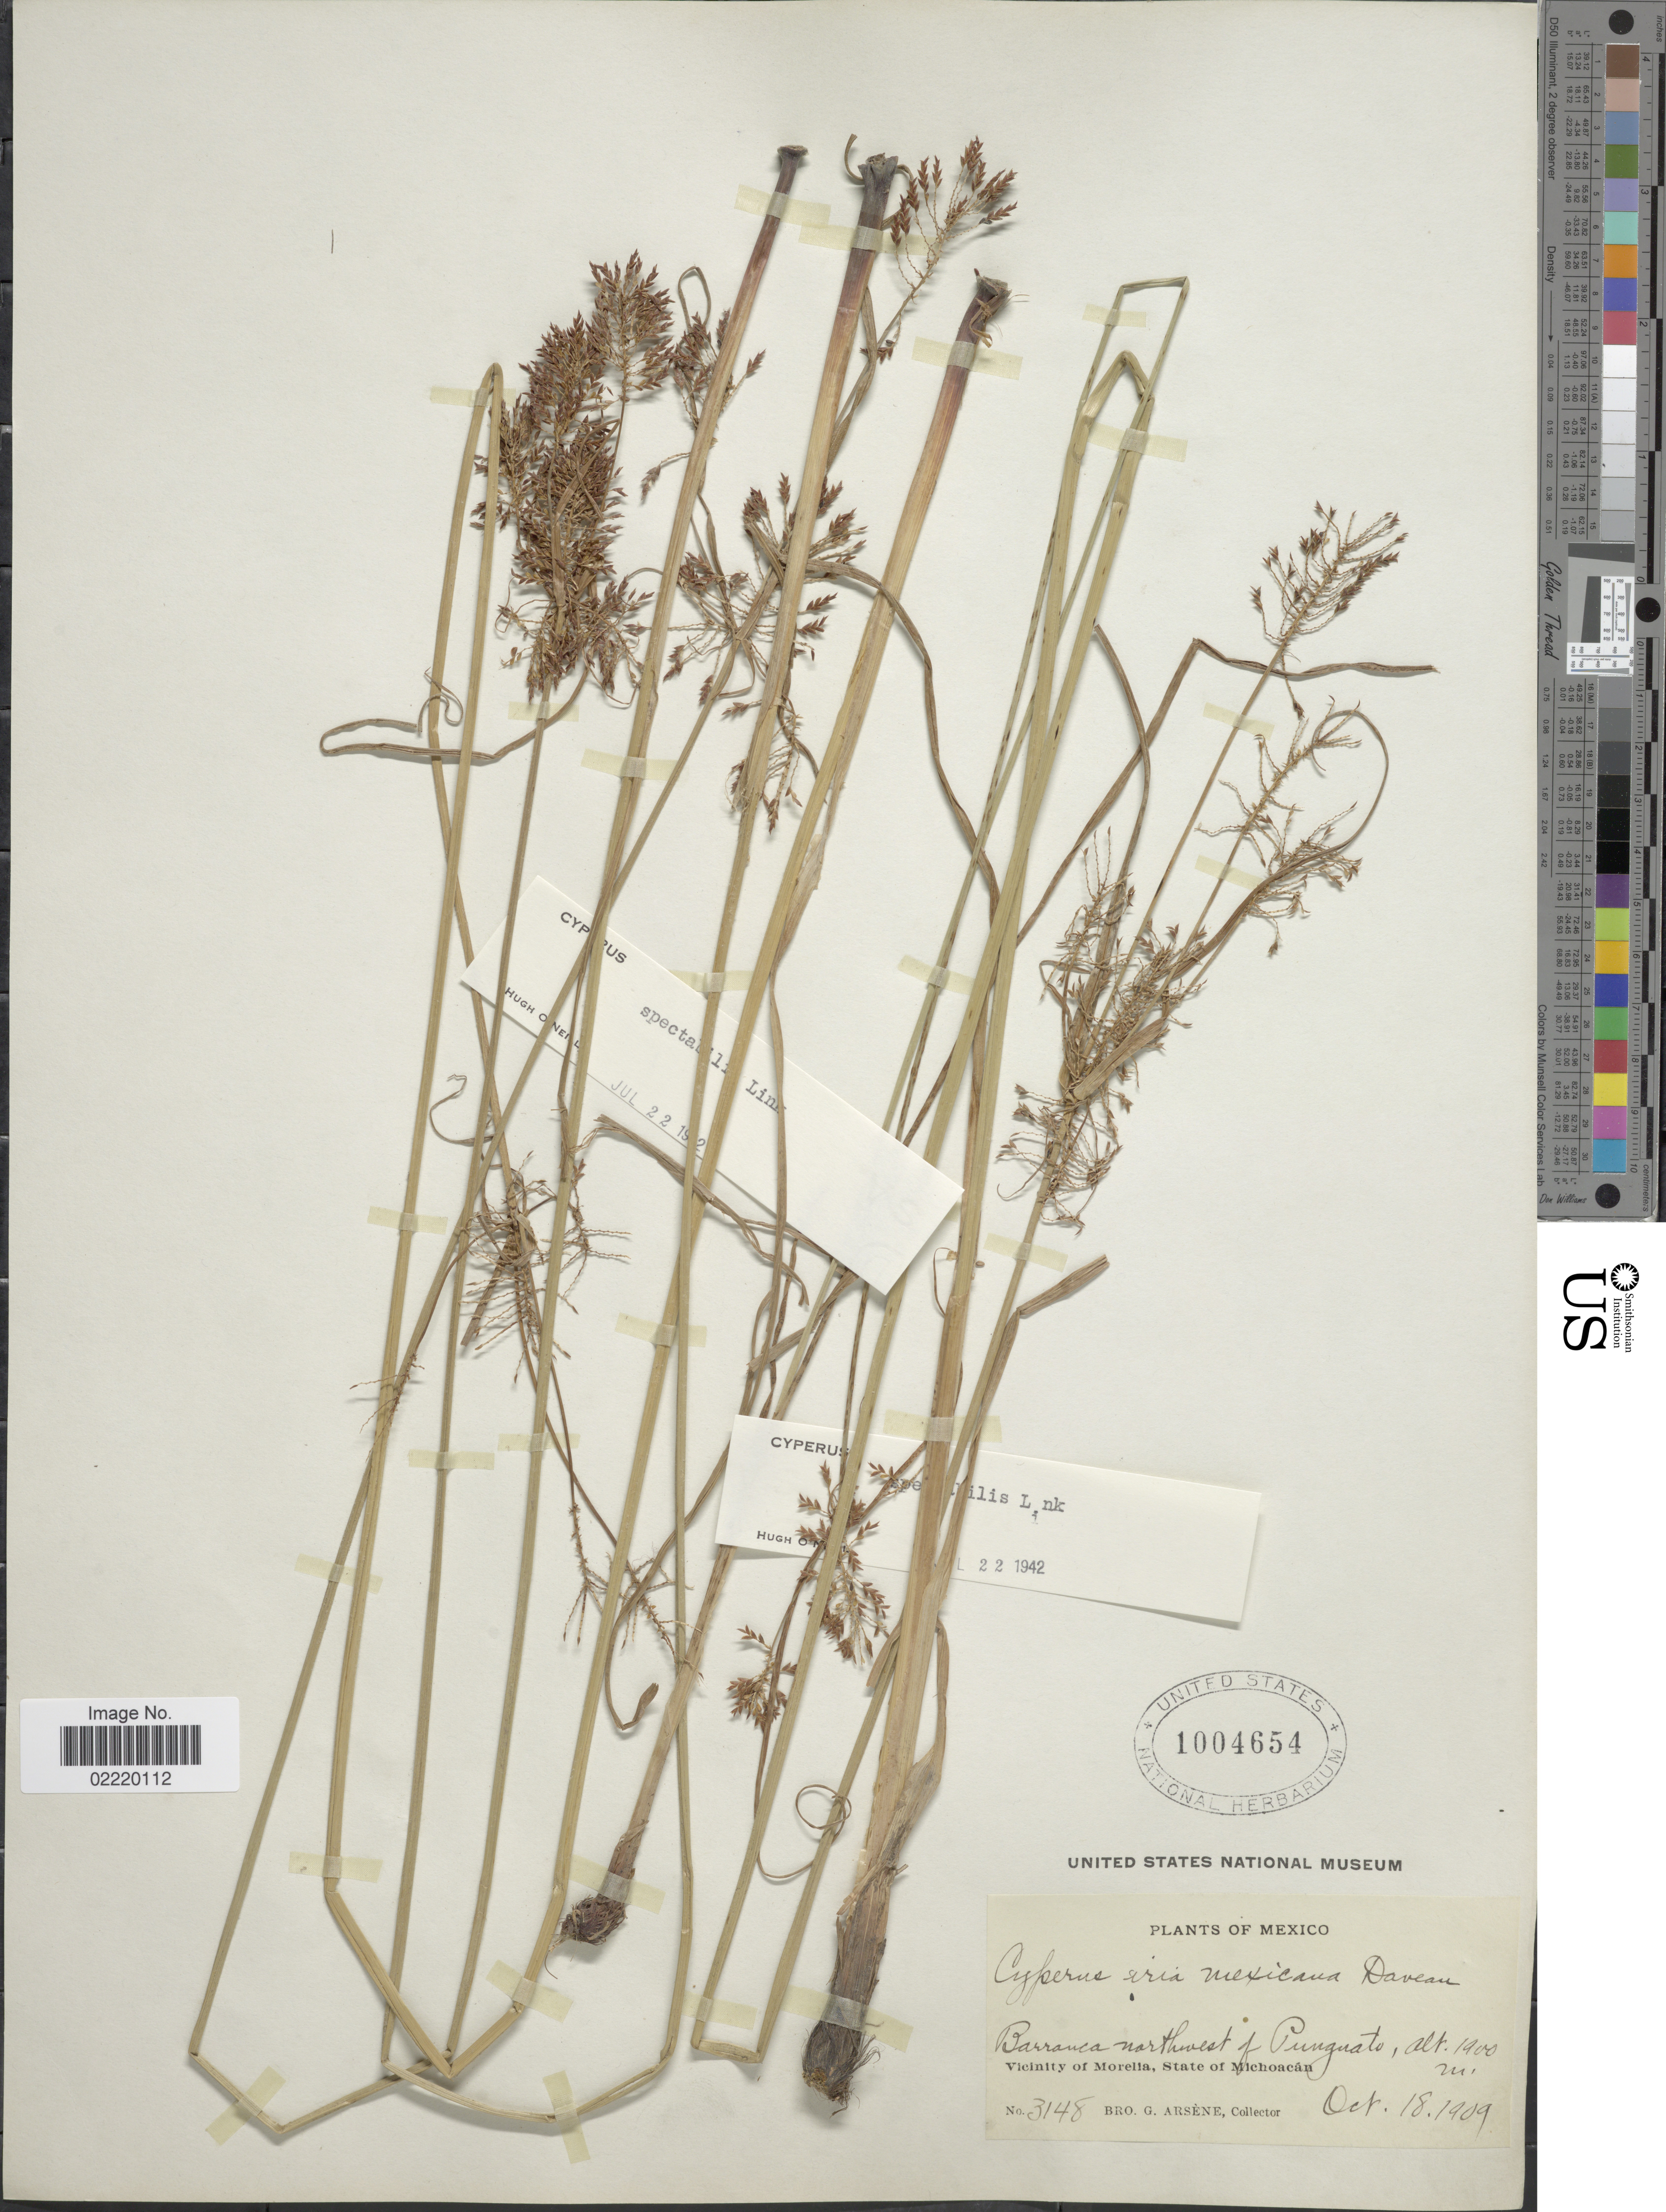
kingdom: Plantae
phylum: Tracheophyta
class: Liliopsida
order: Poales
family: Cyperaceae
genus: Cyperus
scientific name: Cyperus spectabilis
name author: Link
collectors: Bro. G. Arsène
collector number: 3148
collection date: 1909-10-18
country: Mexico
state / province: Michoacán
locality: Barranca northwest of Punguato, Vicinity of Morelia.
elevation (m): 1900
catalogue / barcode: US 1004654